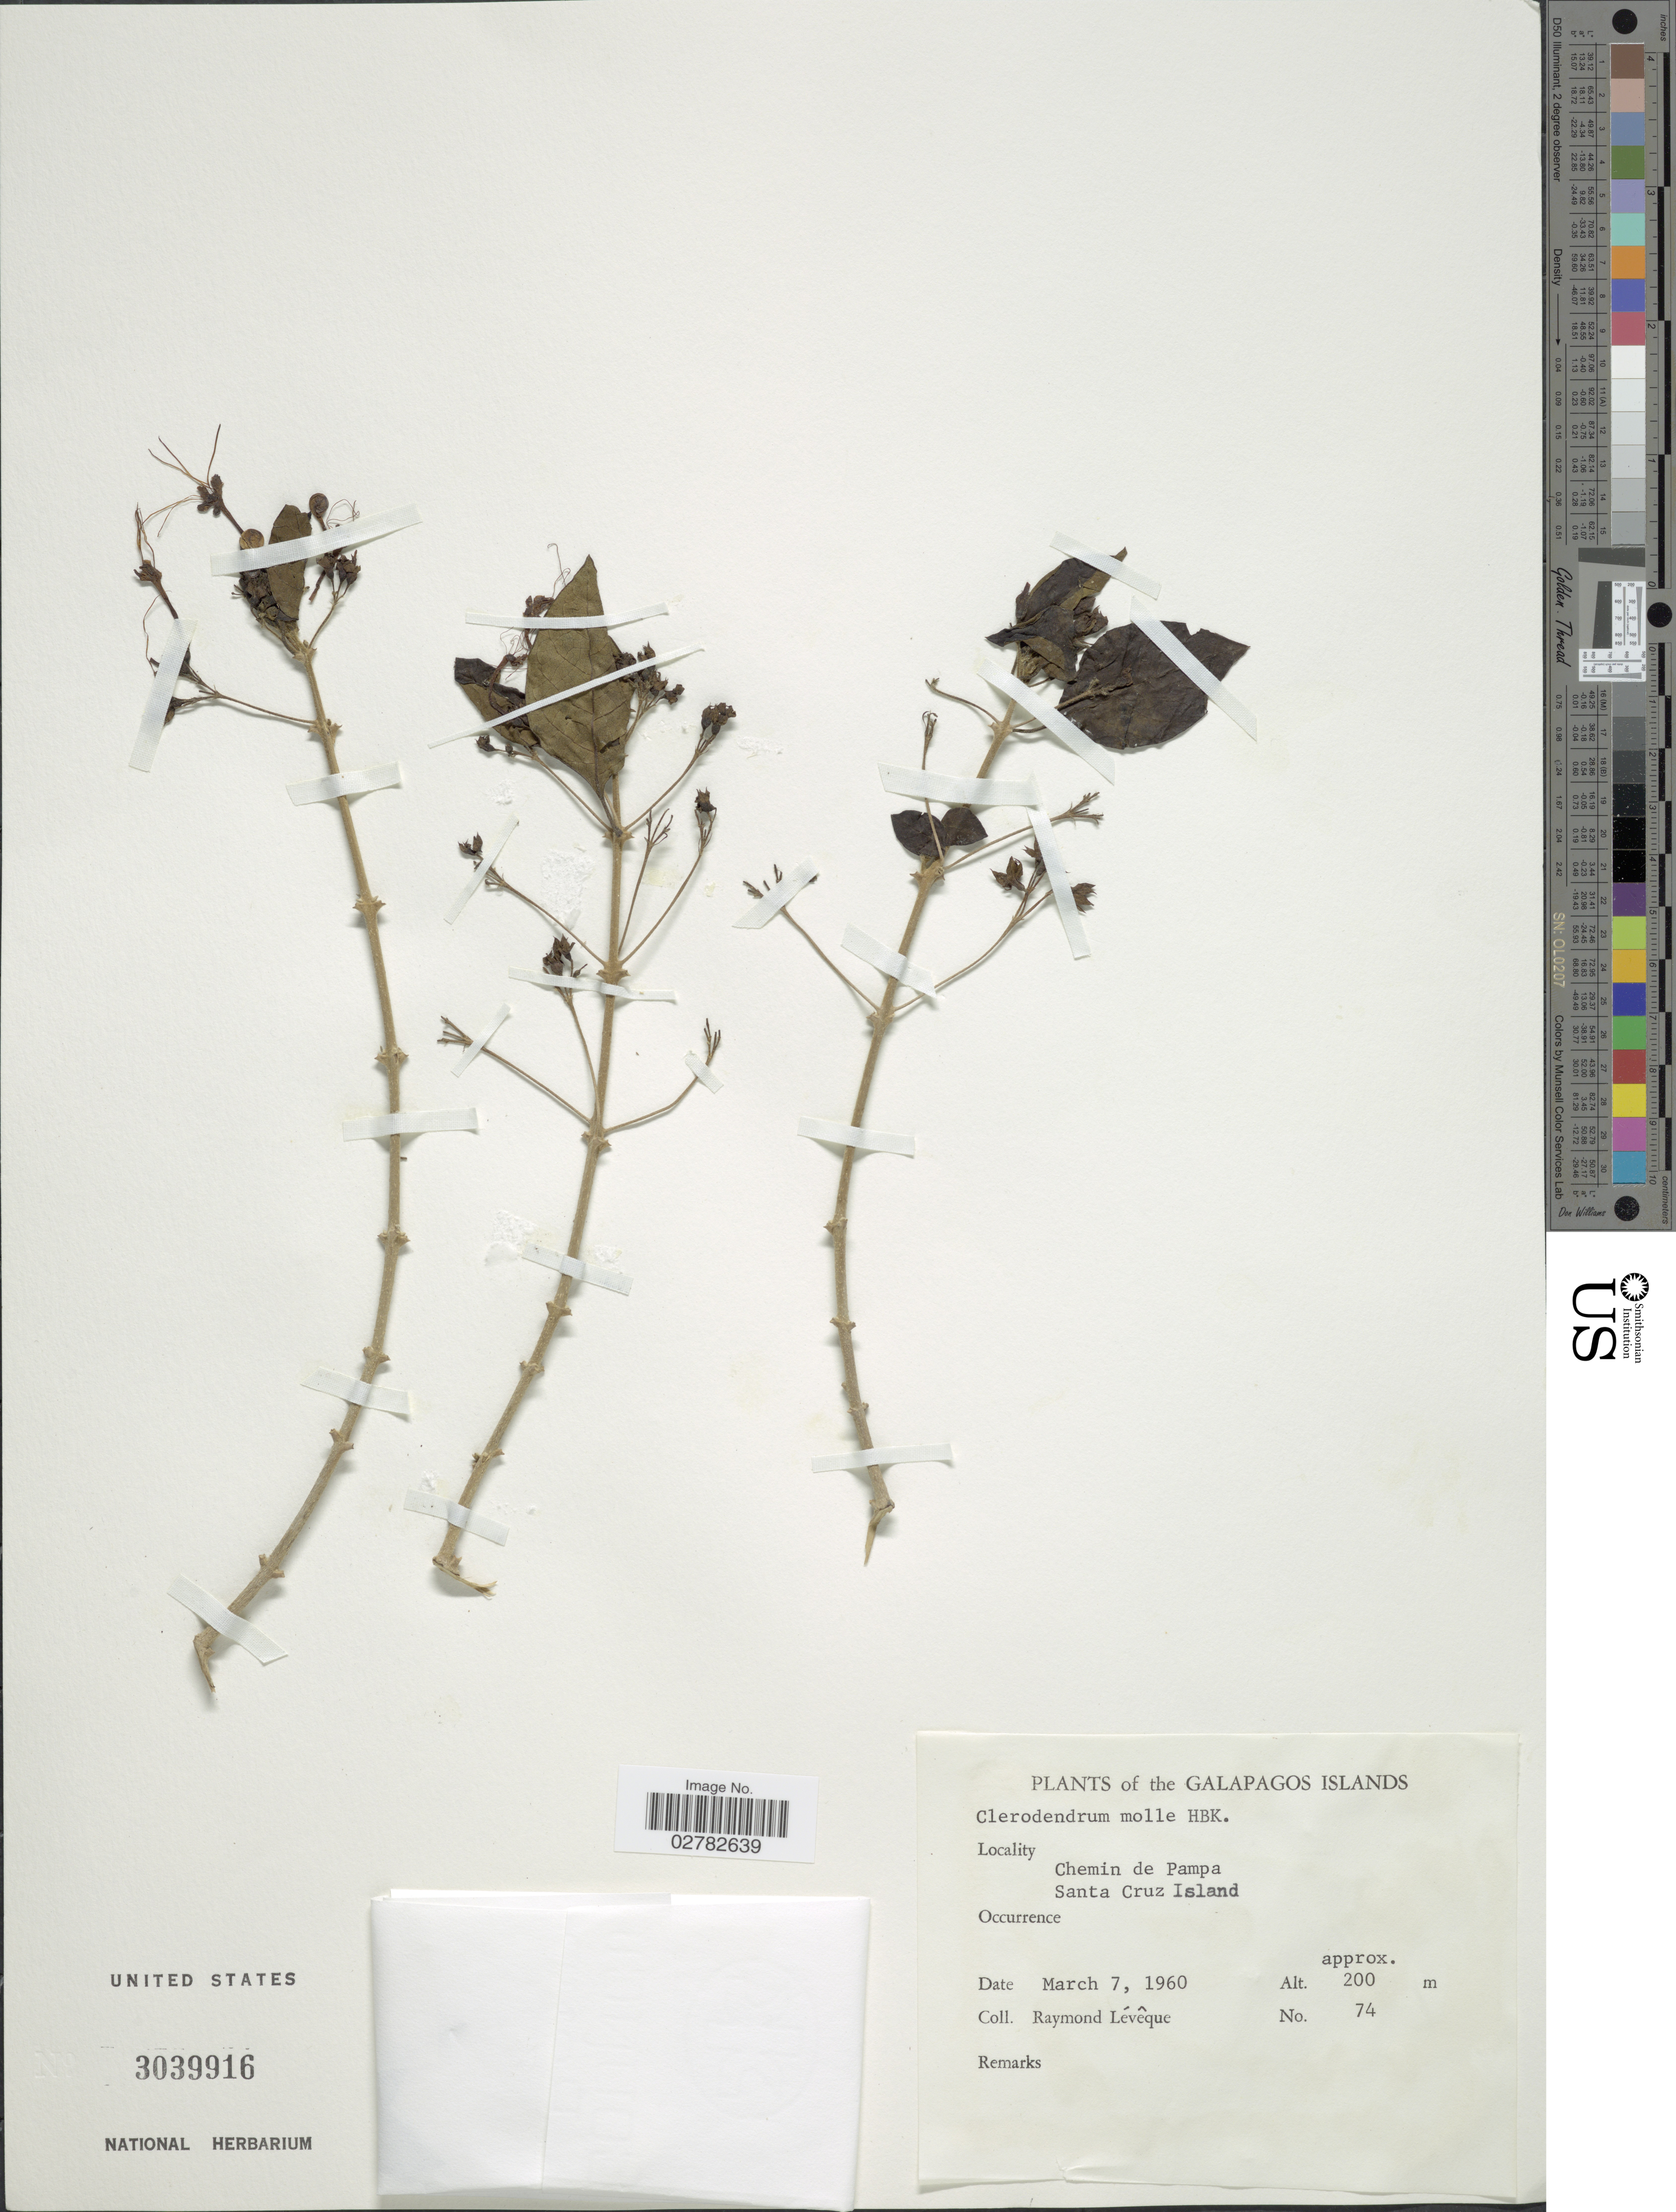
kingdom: Plantae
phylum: Tracheophyta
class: Magnoliopsida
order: Lamiales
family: Lamiaceae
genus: Clerodendrum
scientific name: Clerodendrum molle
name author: Kunth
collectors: R. Lévêque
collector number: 74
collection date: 1960-03-07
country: Ecuador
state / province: Colón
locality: Galapagos Islands. Chemin de Pampa, Santa Cruz Island.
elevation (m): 200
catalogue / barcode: US 3039916